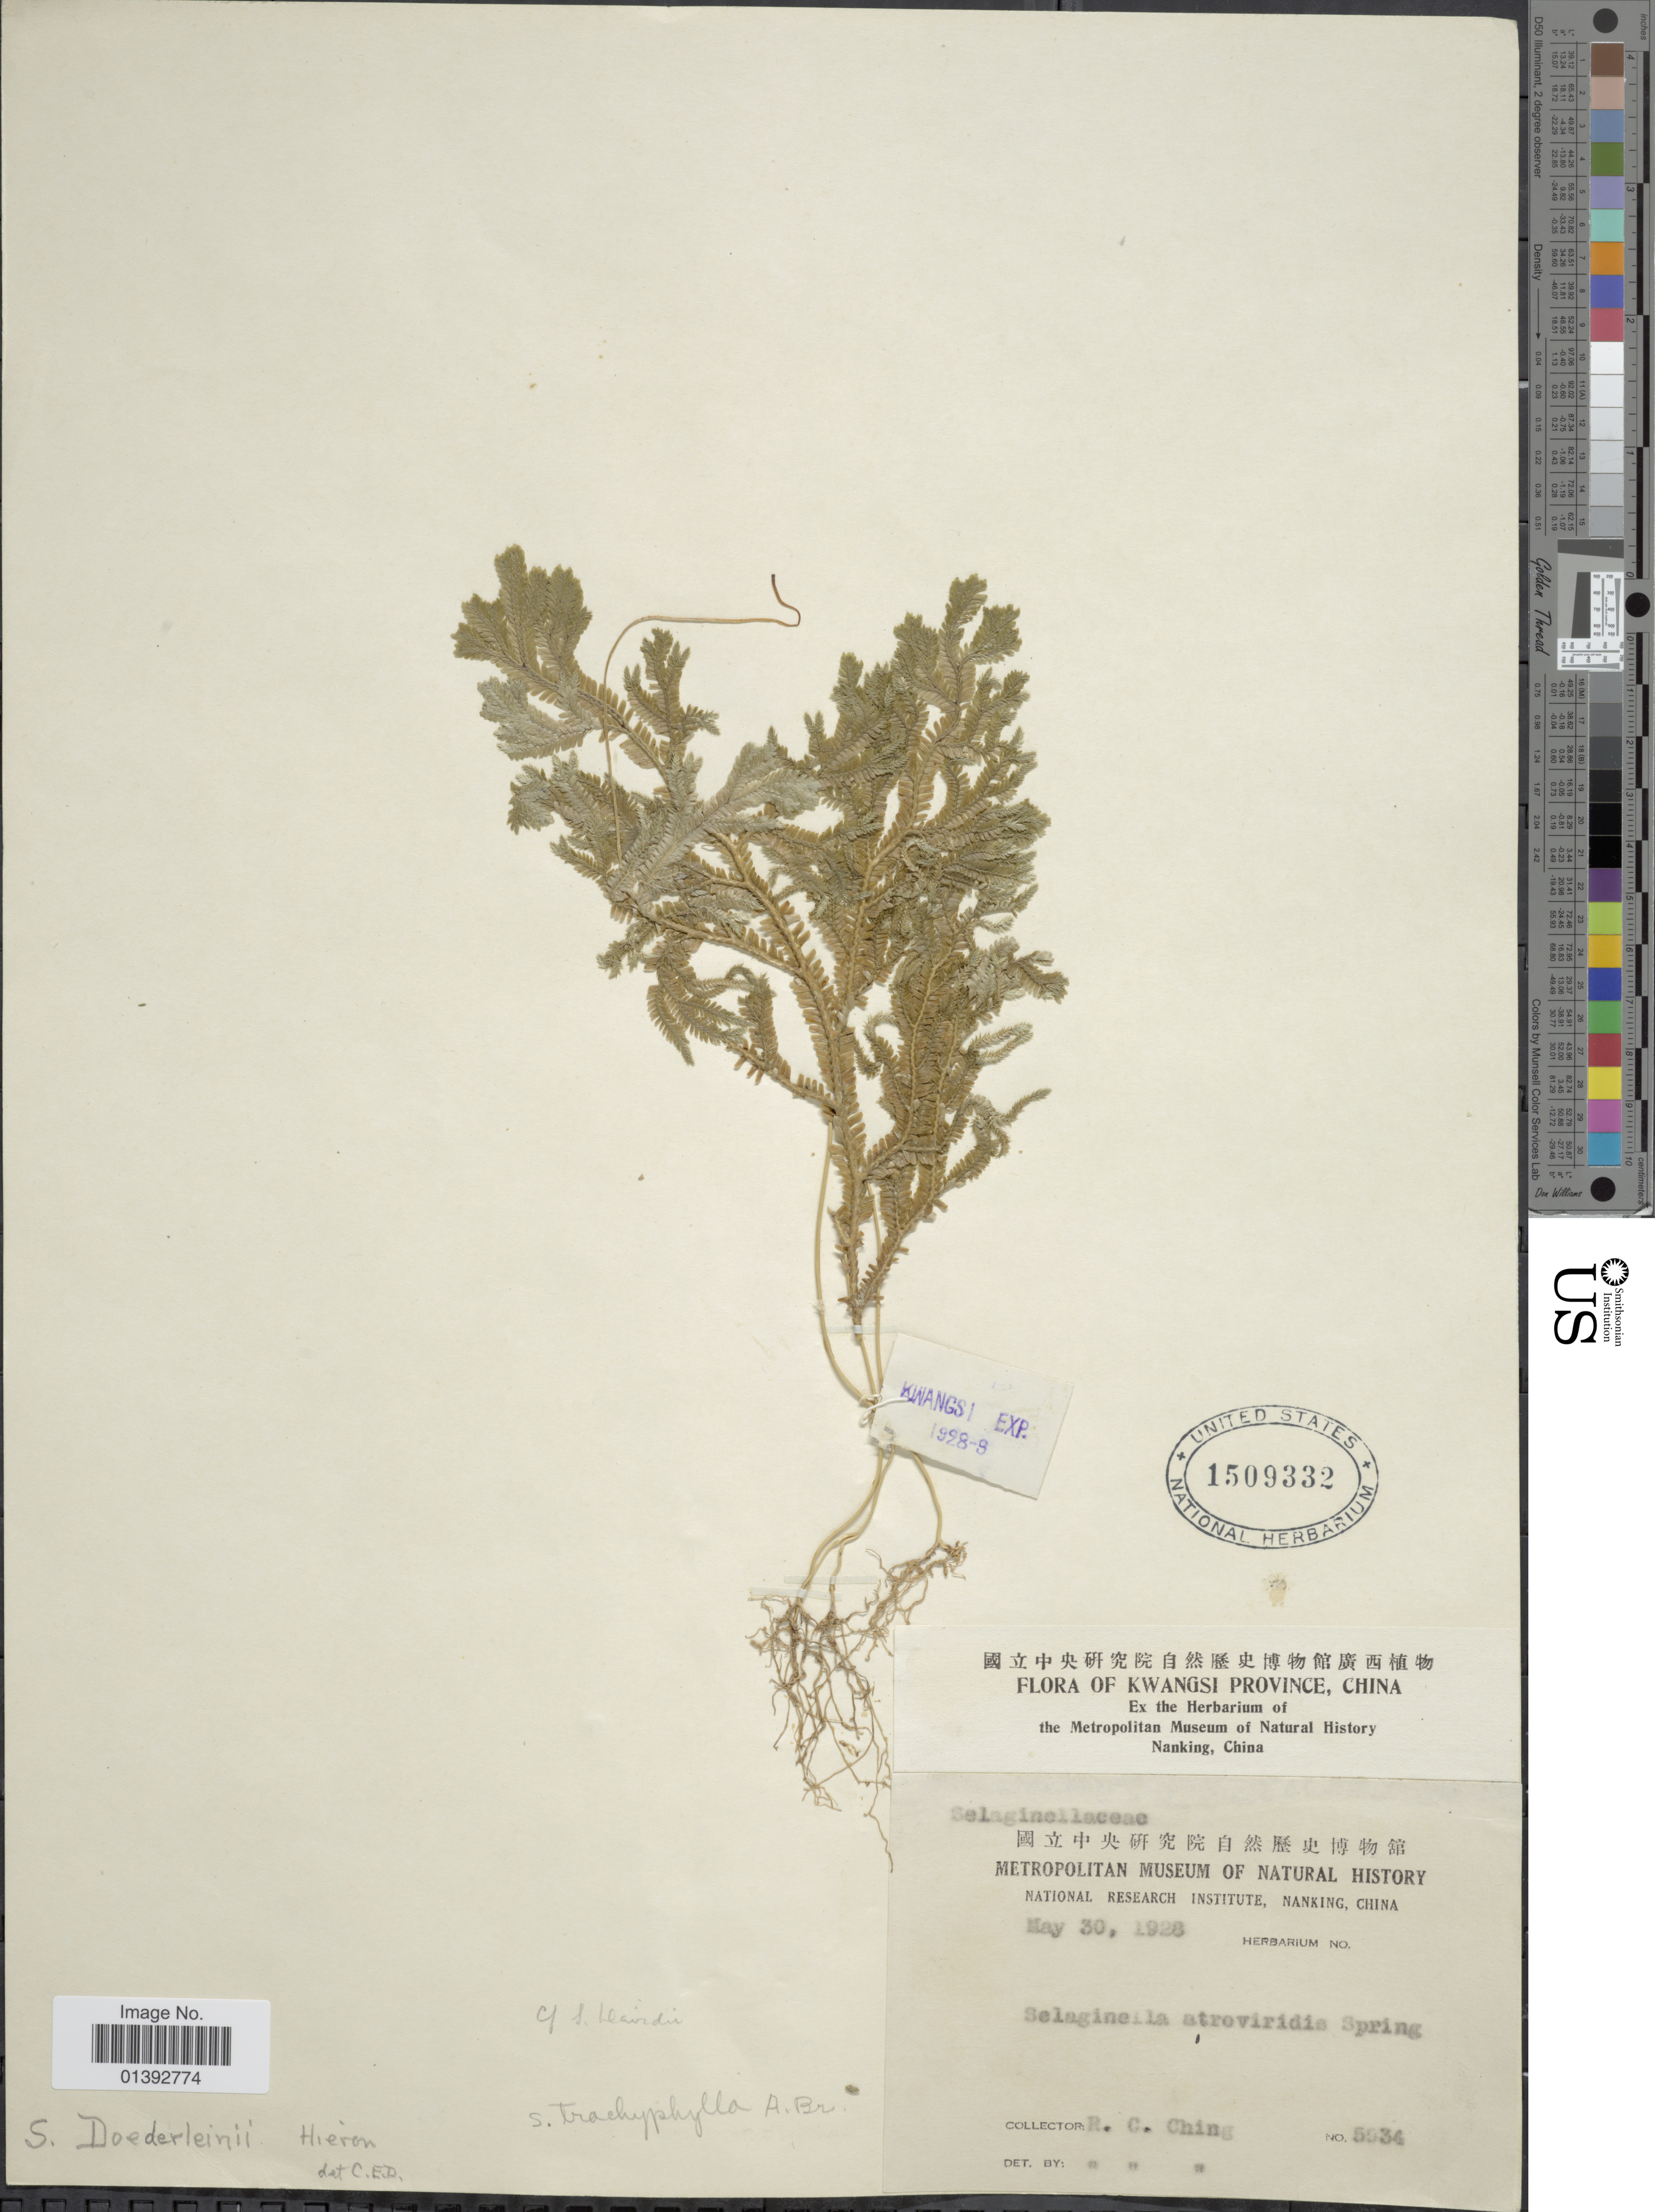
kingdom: Plantae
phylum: Tracheophyta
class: Lycopodiopsida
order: Selaginellales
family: Selaginellaceae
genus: Selaginella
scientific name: Selaginella doederleinii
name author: Hieron.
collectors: R. C. Ching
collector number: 5934*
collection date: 1928-05-30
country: China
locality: Kwangsi Province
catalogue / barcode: US 1509332